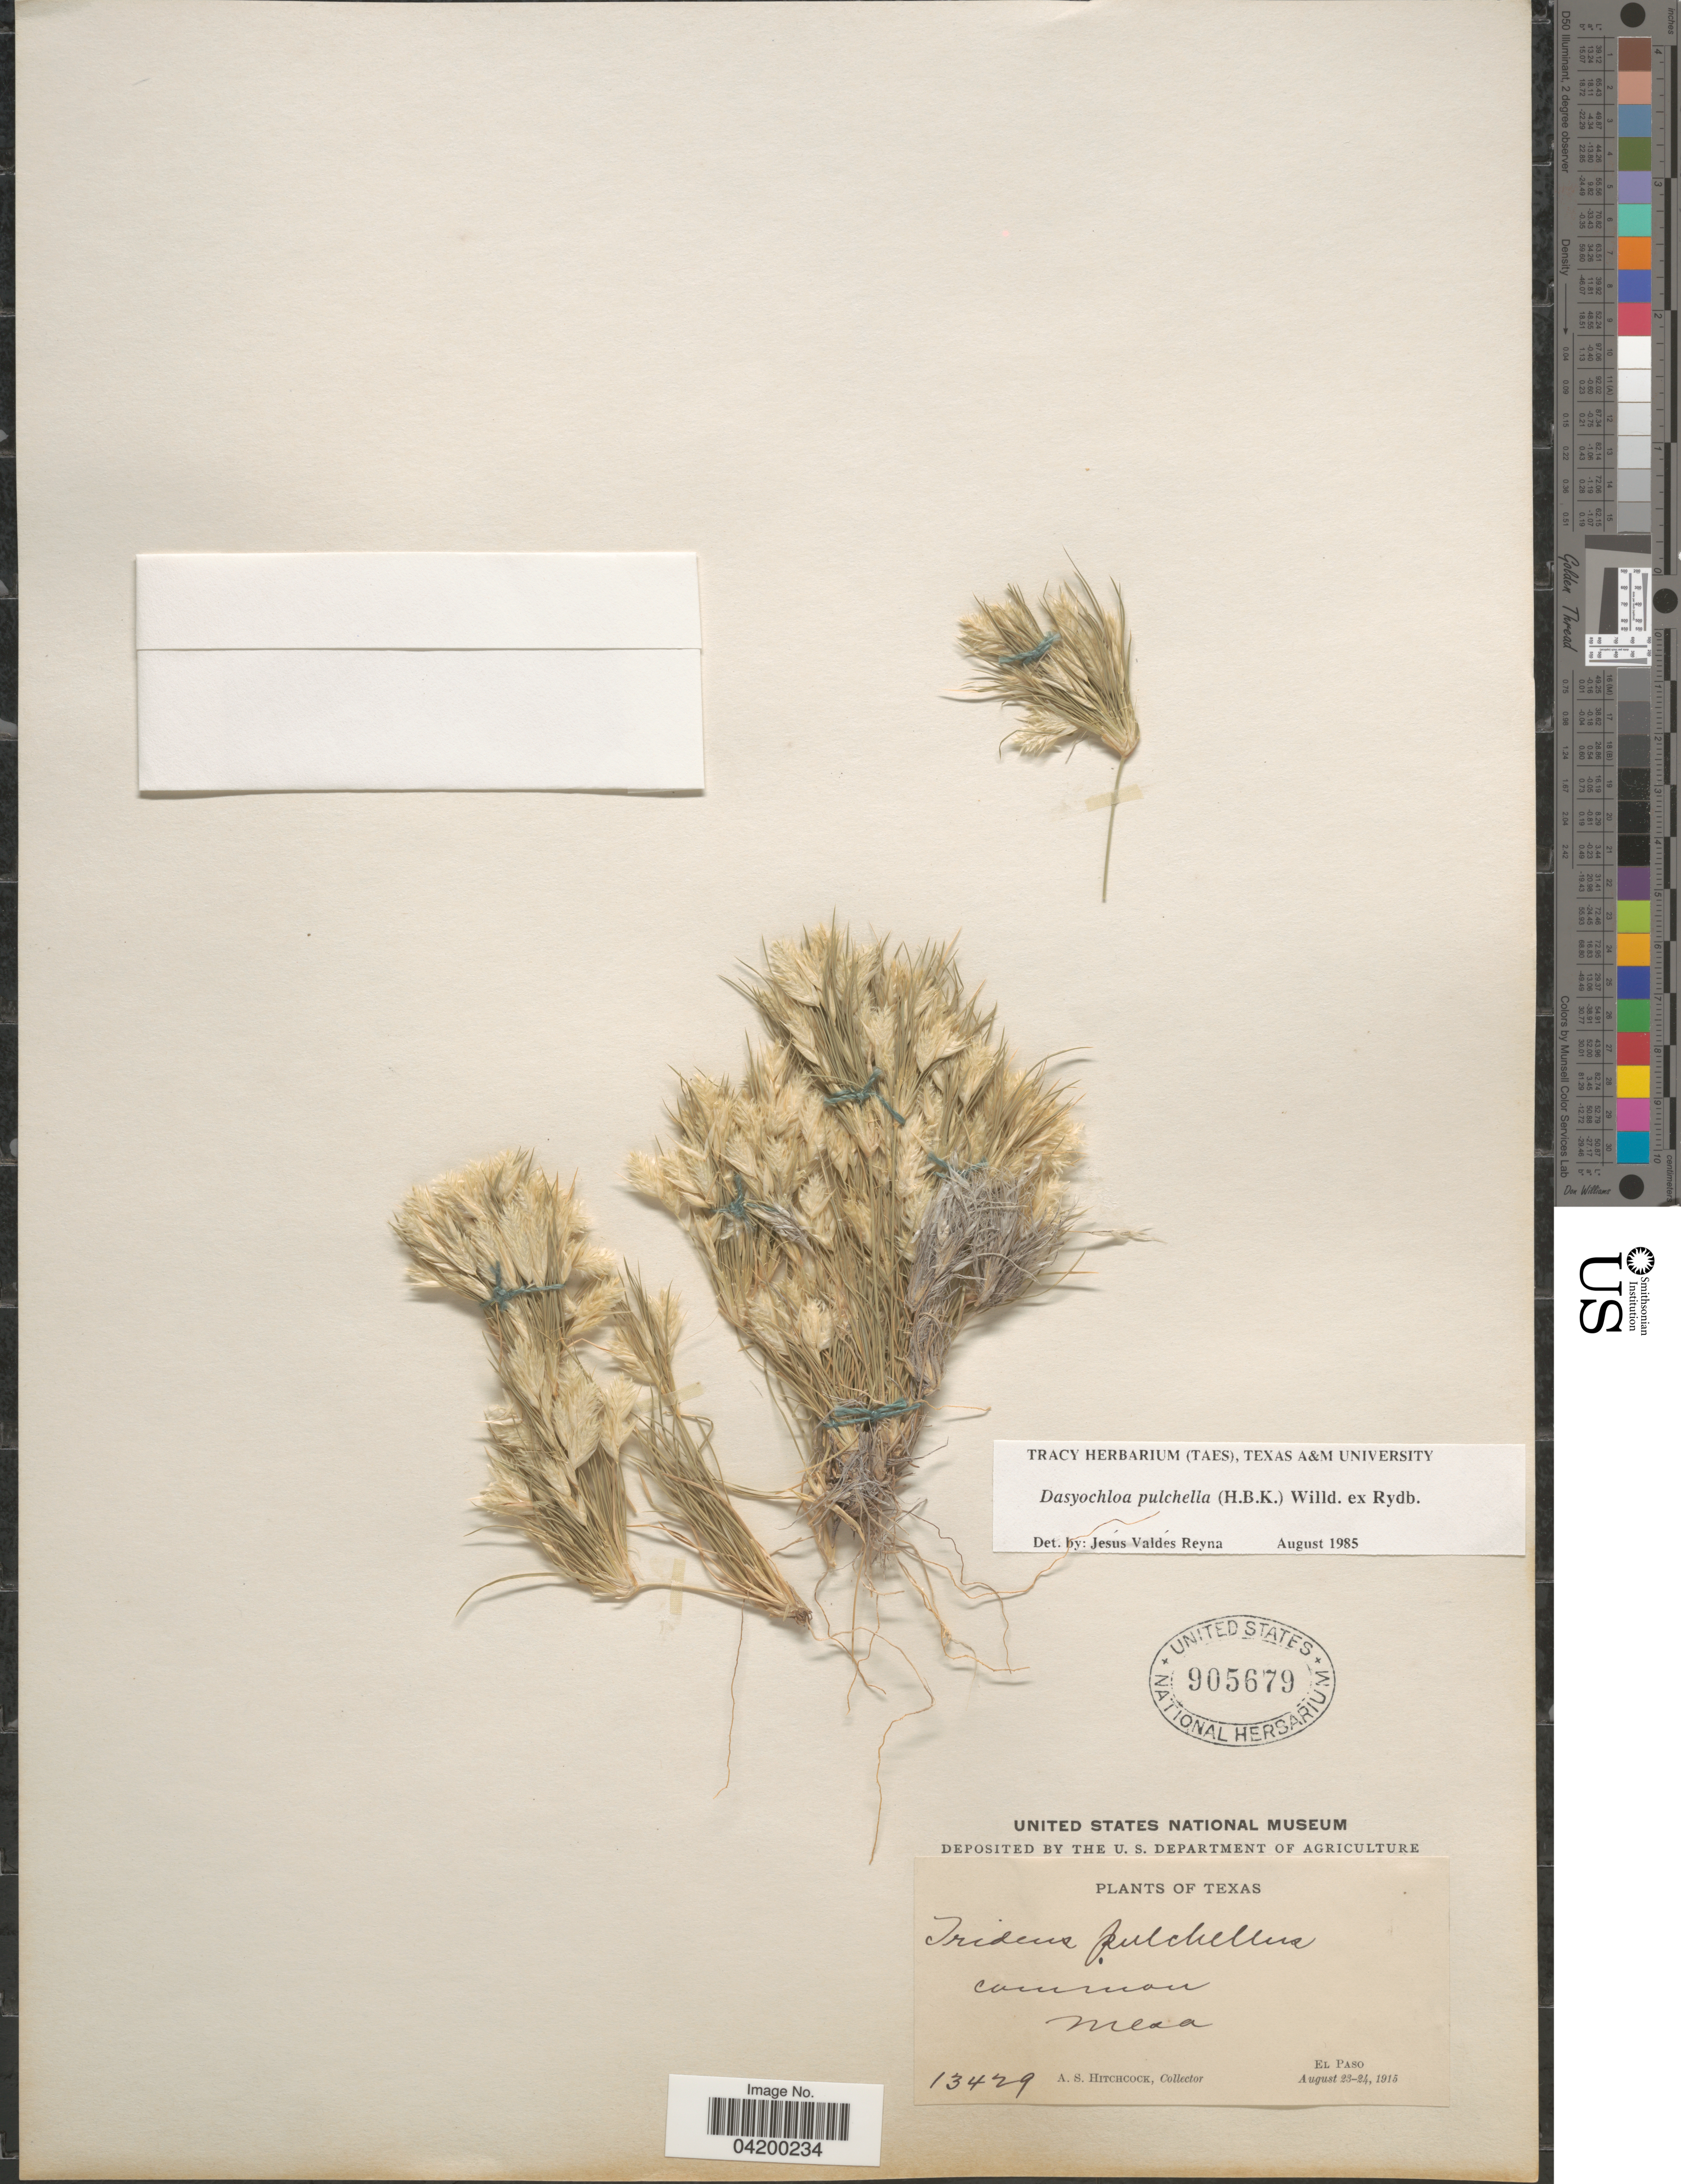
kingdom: Plantae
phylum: Tracheophyta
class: Liliopsida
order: Poales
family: Poaceae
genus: Dasyochloa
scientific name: Dasyochloa pulchella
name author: (Kunth) Willd. ex Rydb.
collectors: A. S. Hitchcock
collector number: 13429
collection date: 1915-08-23/1915-08-24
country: United States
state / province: Texas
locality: Mesa El Paso.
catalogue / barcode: US 905679